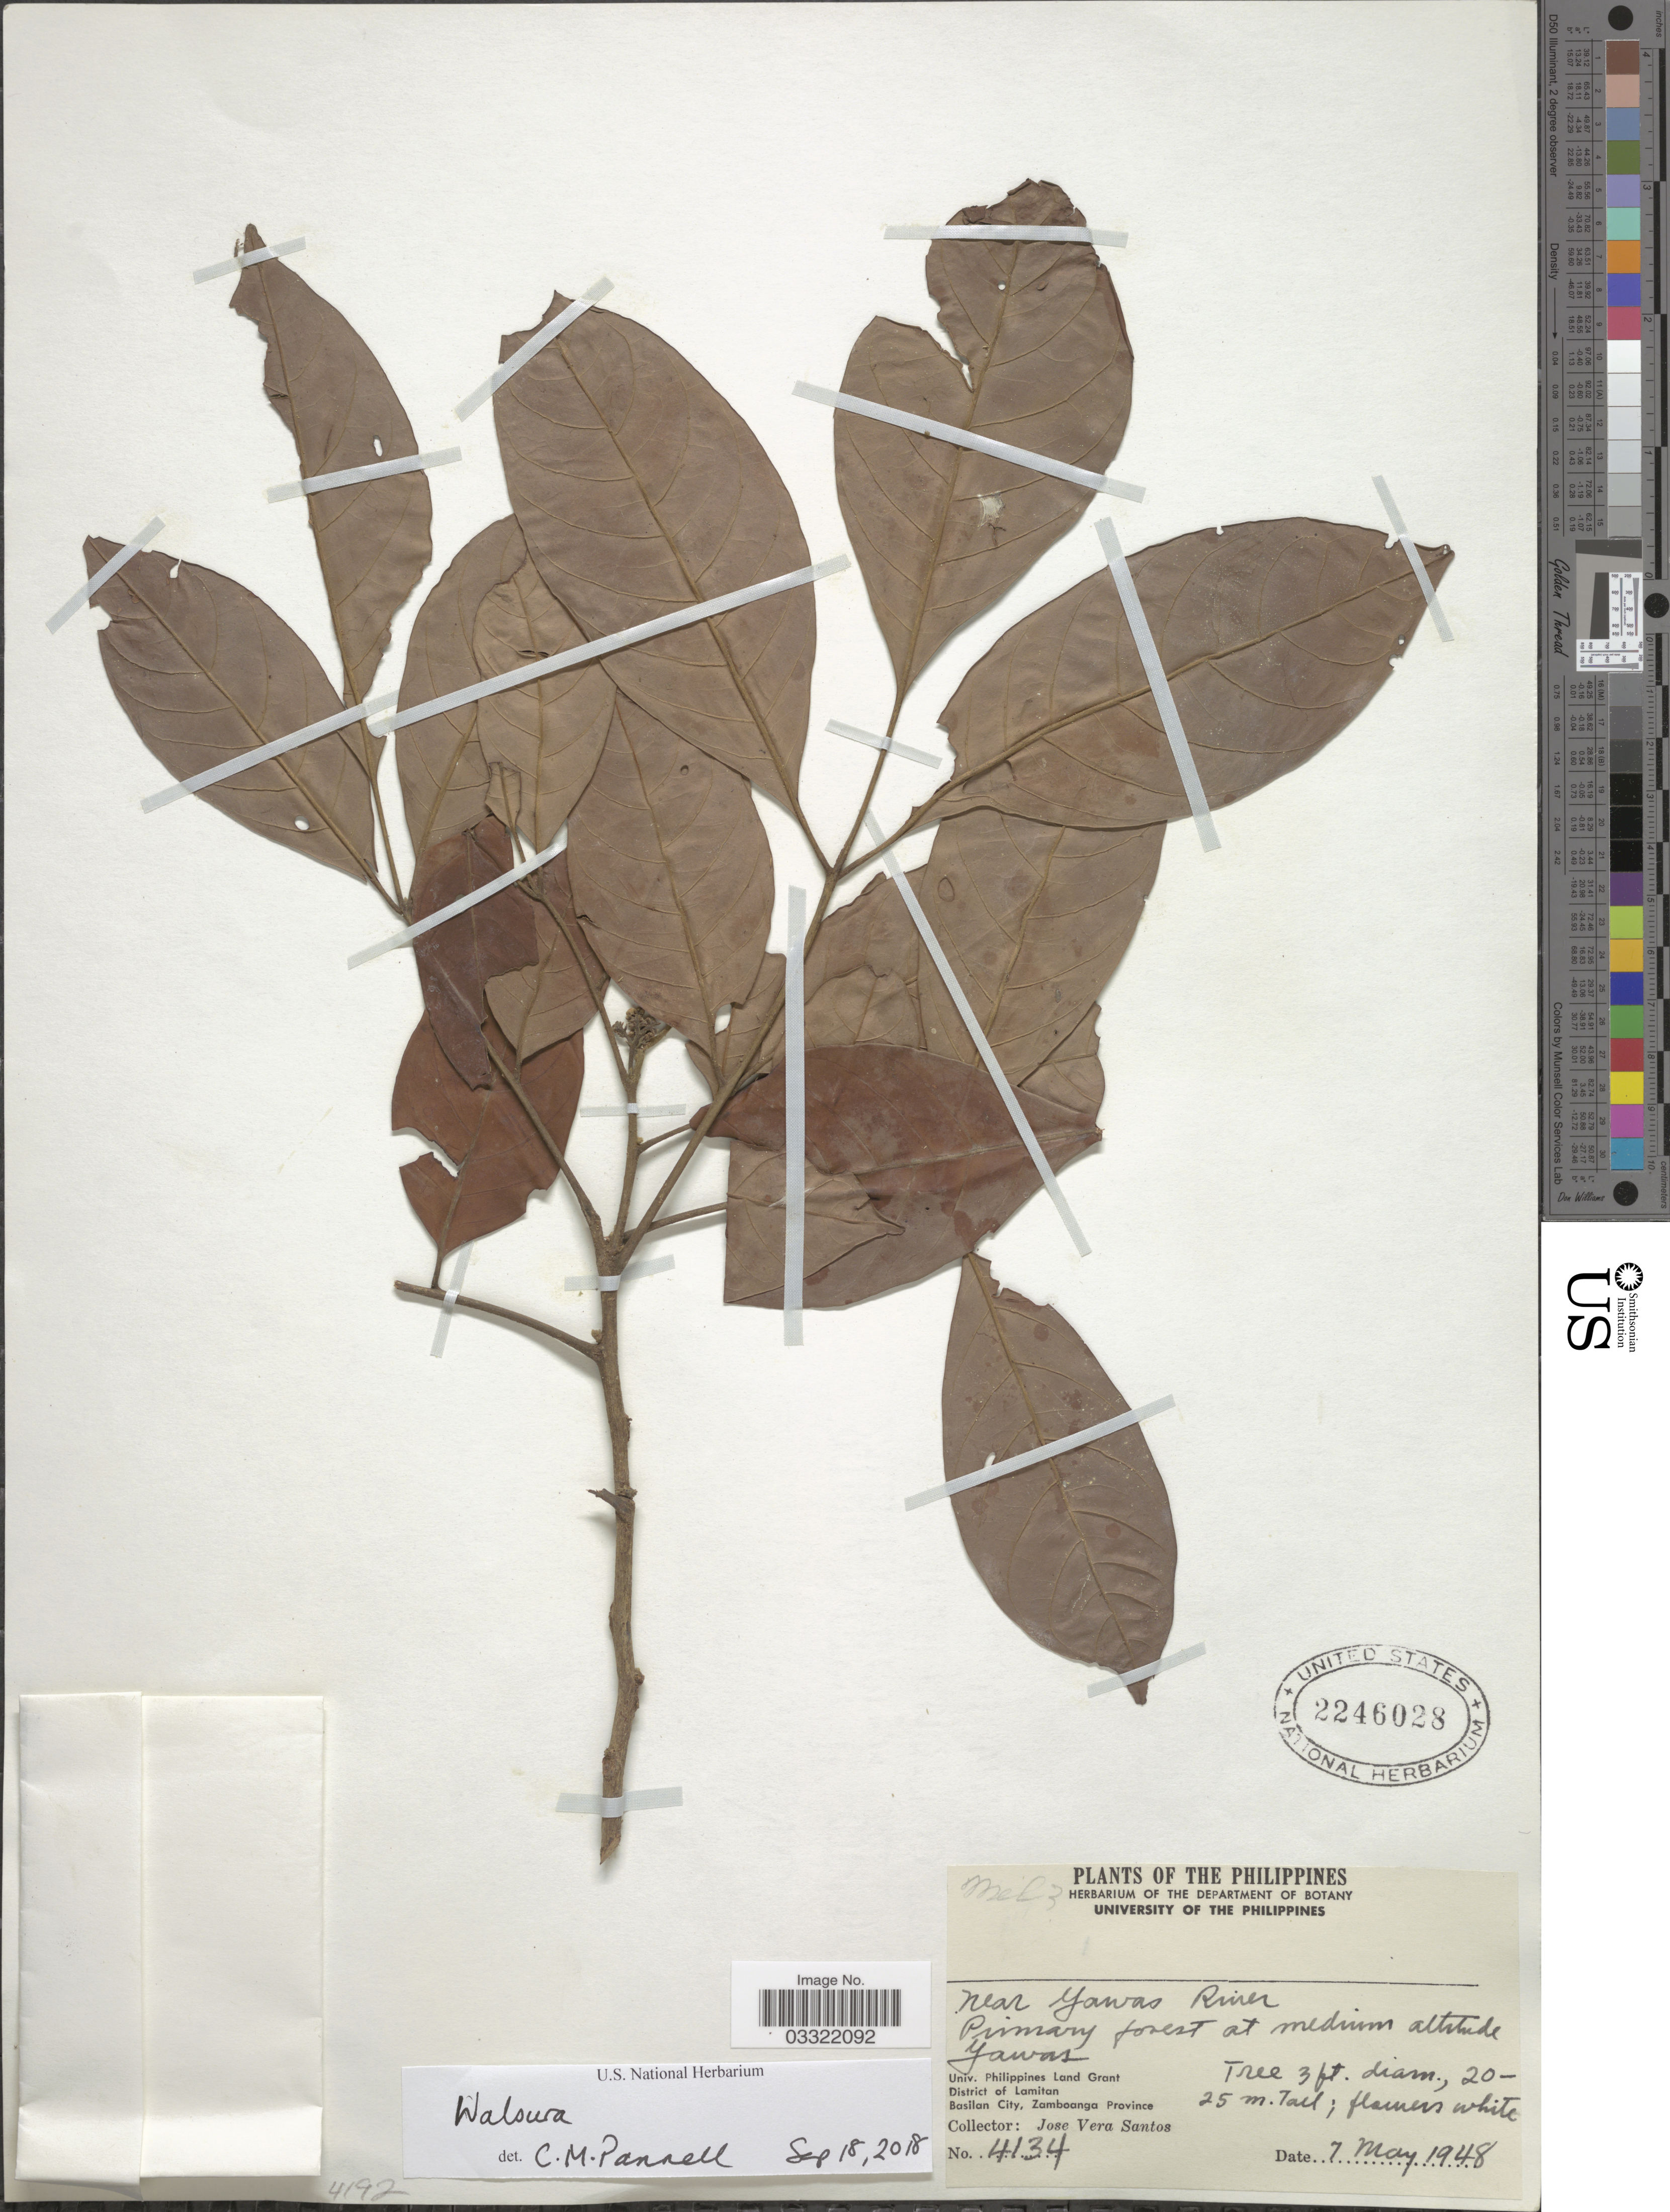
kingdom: Plantae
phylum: Tracheophyta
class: Magnoliopsida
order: Sapindales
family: Meliaceae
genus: Walsura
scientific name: Walsura sp.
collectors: J. Vera Santos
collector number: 4134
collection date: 1948-05-07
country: Philippines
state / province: Muslim Mindanao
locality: Near Yawas River, Yawas, Univ. Philippines Land Grant, District of Lamitan, Basilan City, Zamboanga Province.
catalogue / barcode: US 2246028